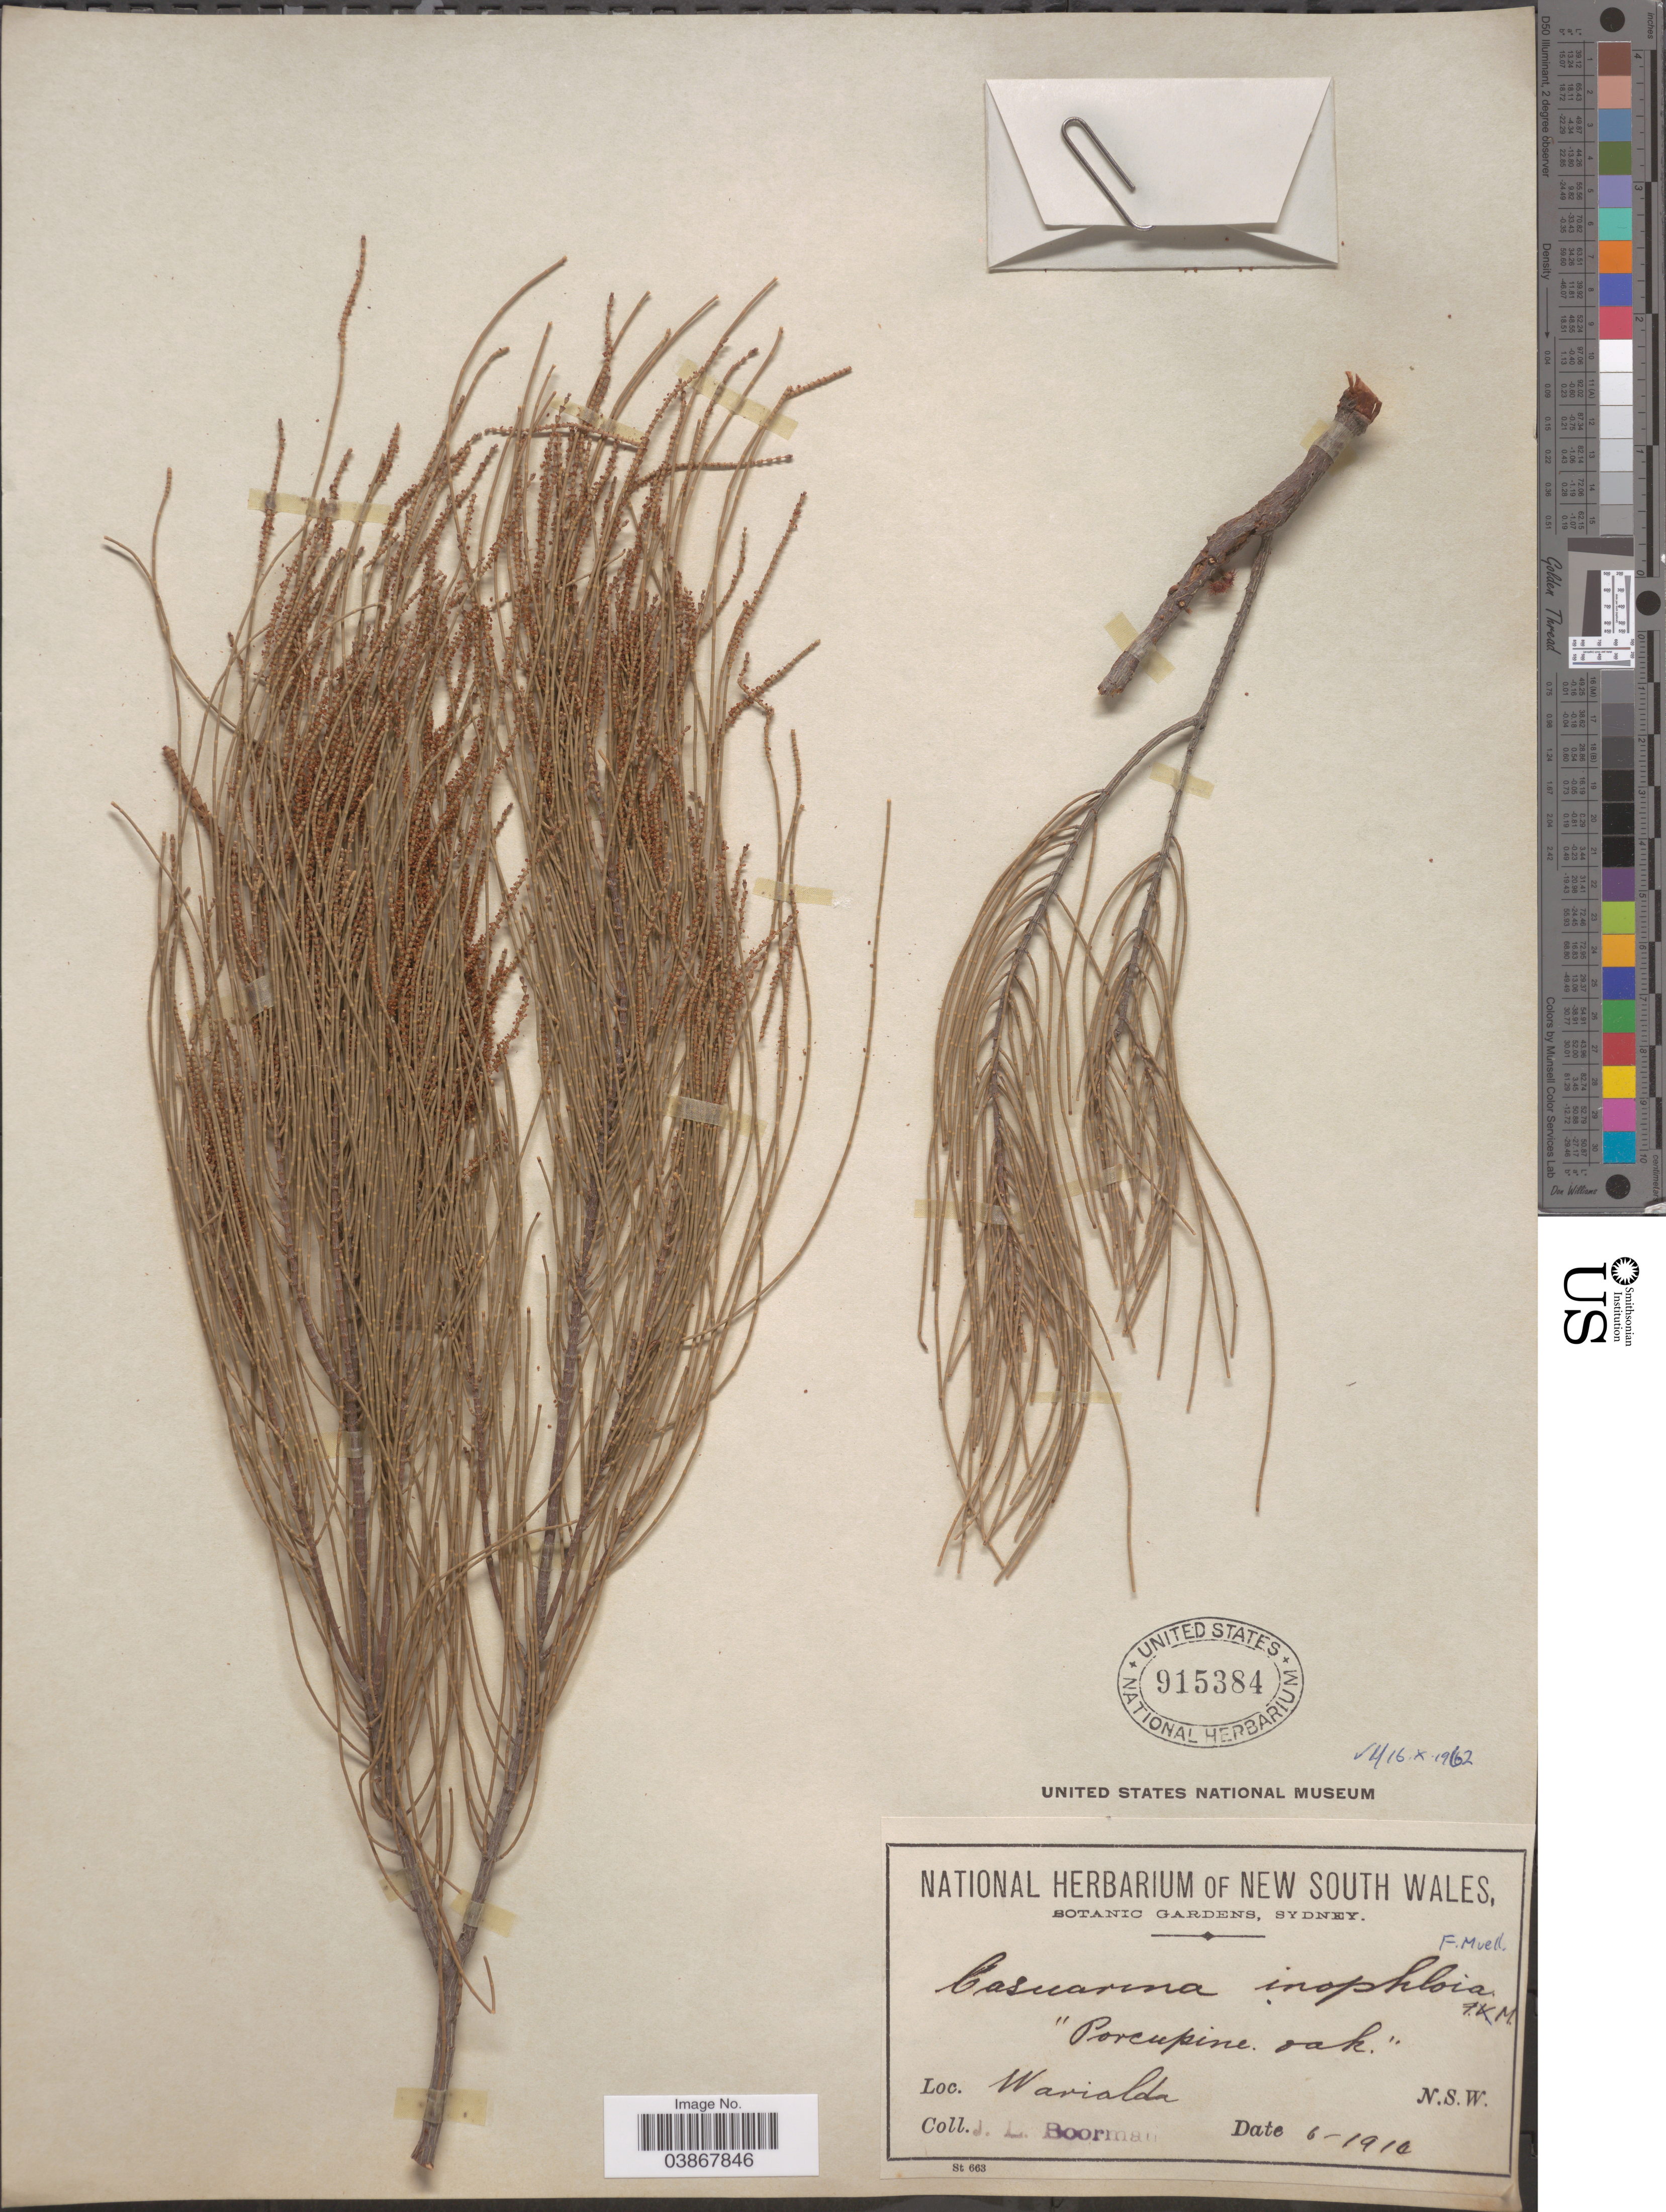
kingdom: Plantae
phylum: Tracheophyta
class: Magnoliopsida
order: Fagales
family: Casuarinaceae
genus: Casuarina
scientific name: Casuarina inophloia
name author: F. Muell. & F.M. Bailey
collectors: J. Boorman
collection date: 1910-06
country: Australia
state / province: New South Wales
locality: Warialda.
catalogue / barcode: US 915384